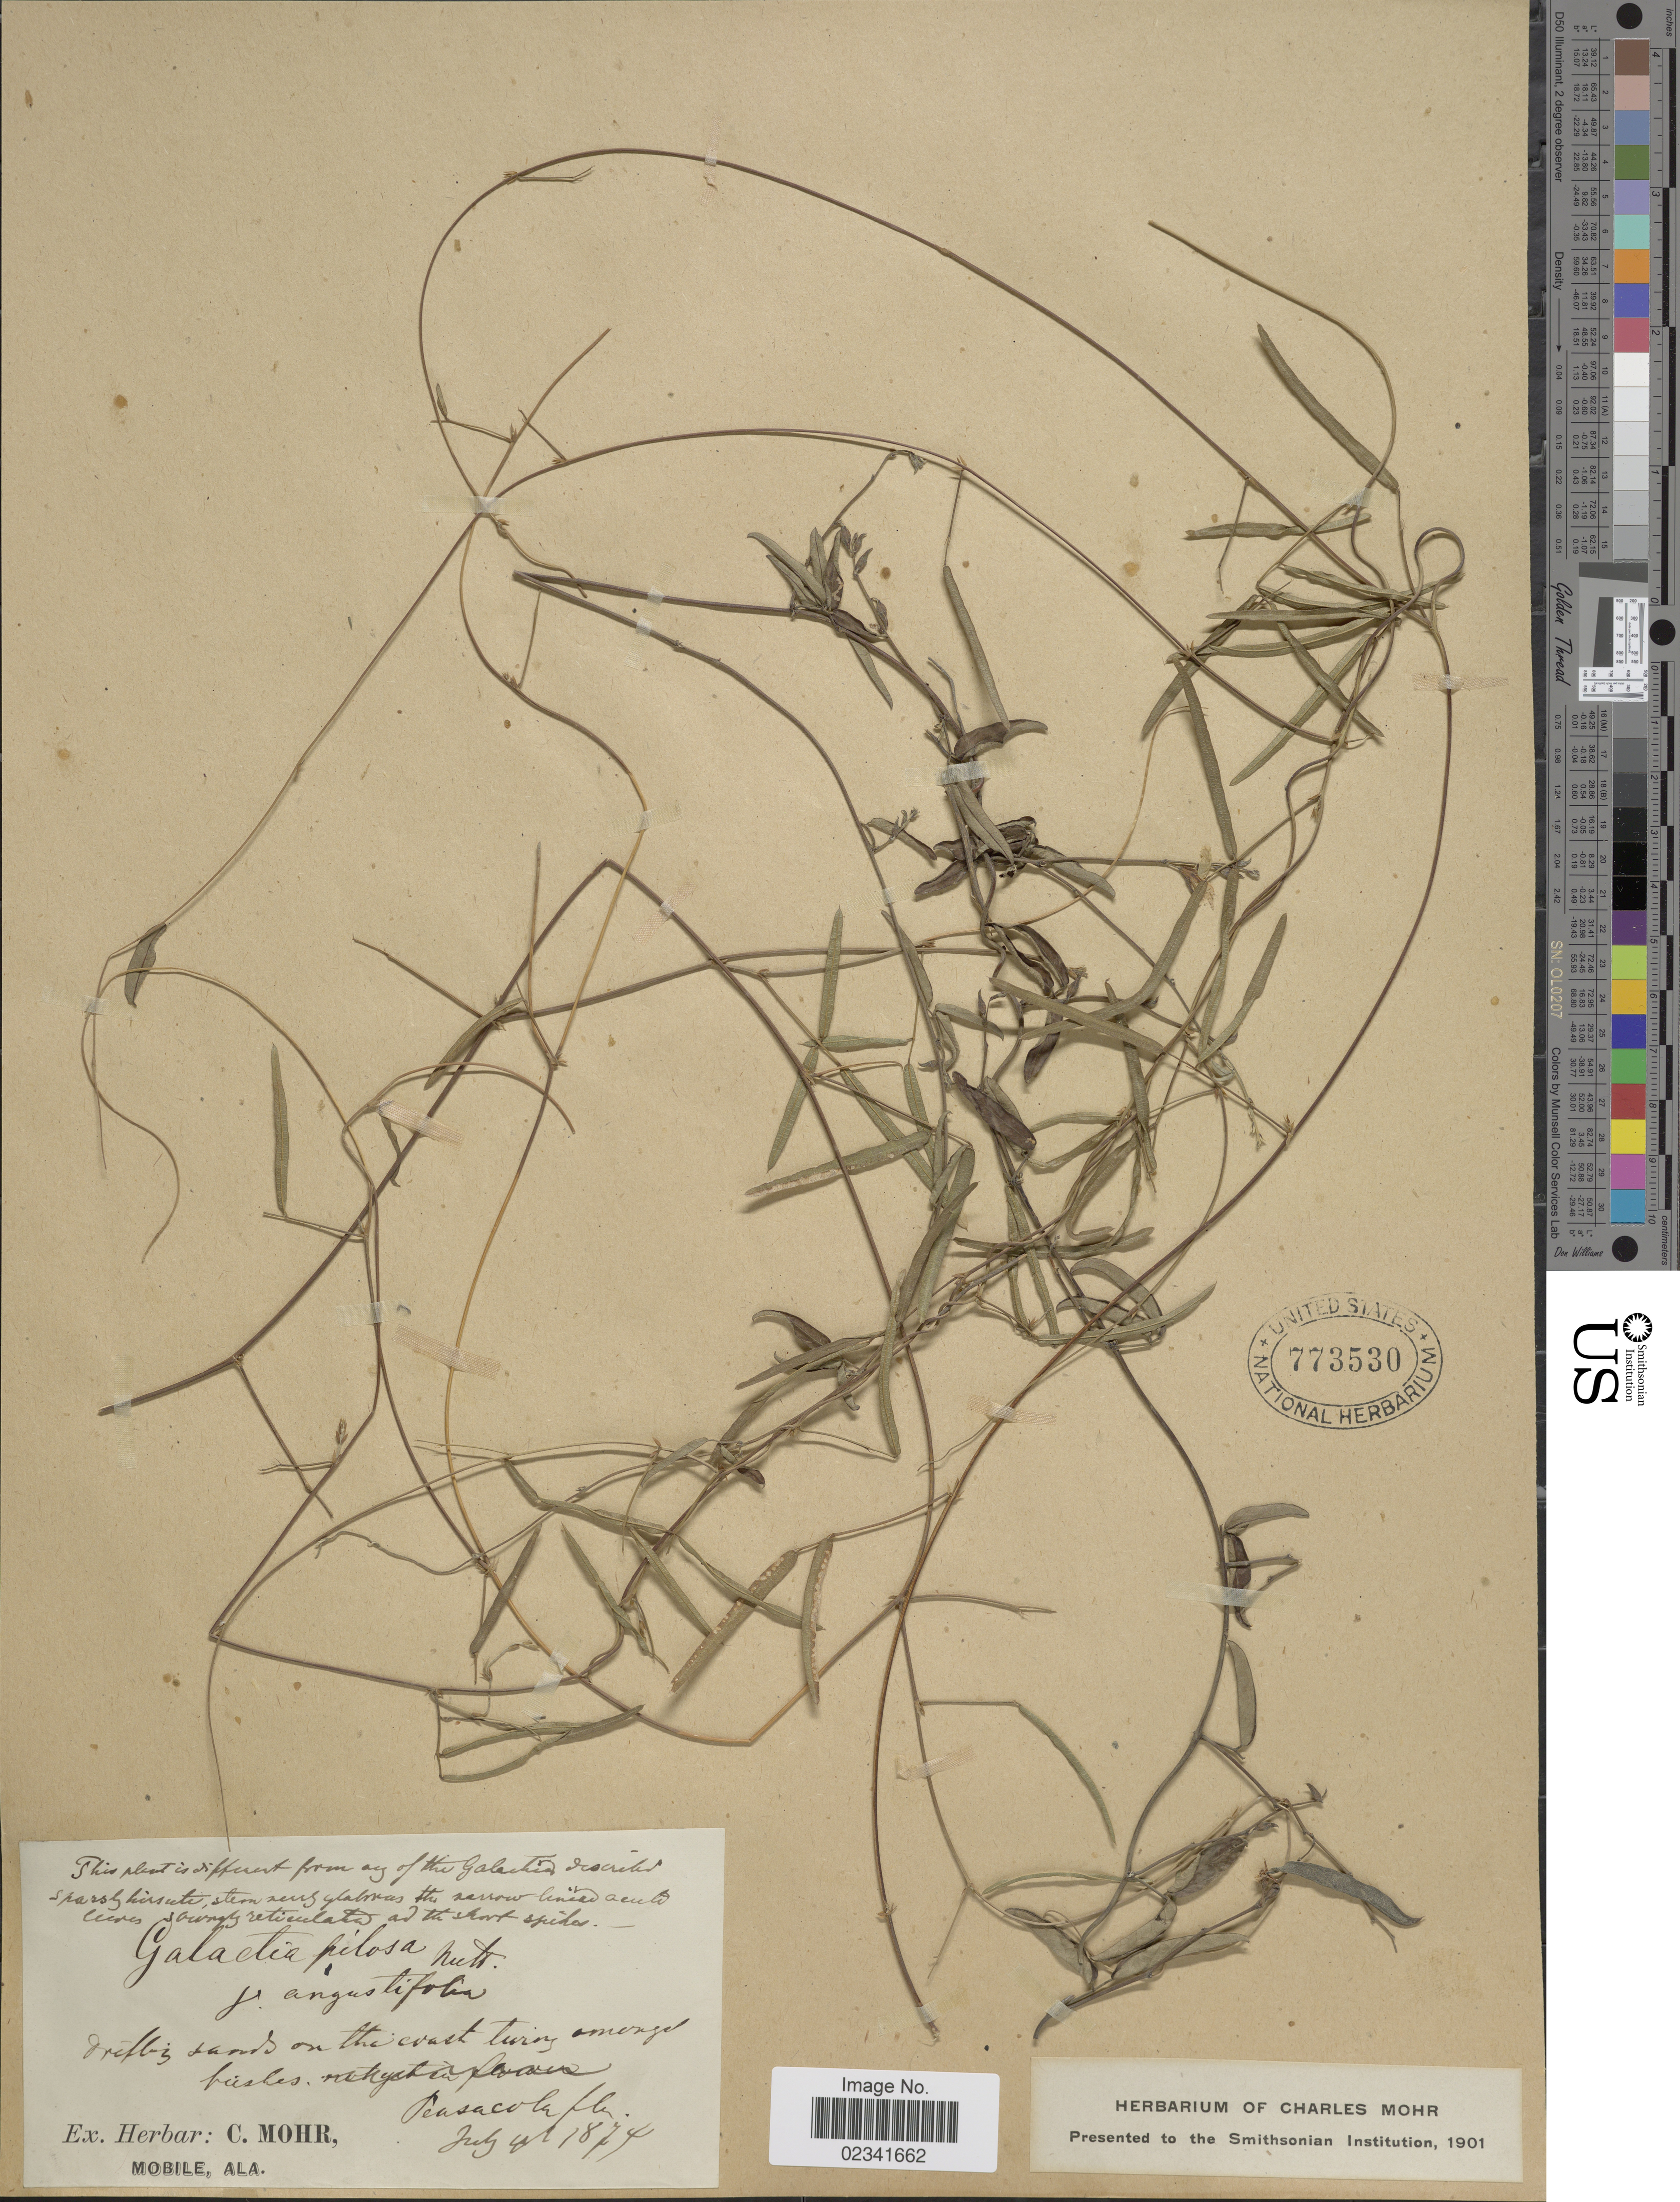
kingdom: Plantae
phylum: Tracheophyta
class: Magnoliopsida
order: Fabales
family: Fabaceae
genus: Galactia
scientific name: Galactia parvifolia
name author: A. Rich.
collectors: ex herb. C. Mohr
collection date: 1874-07-04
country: United States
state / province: Florida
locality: Drifting sands on the coast turn among bushes Pensacola.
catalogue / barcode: US 773530